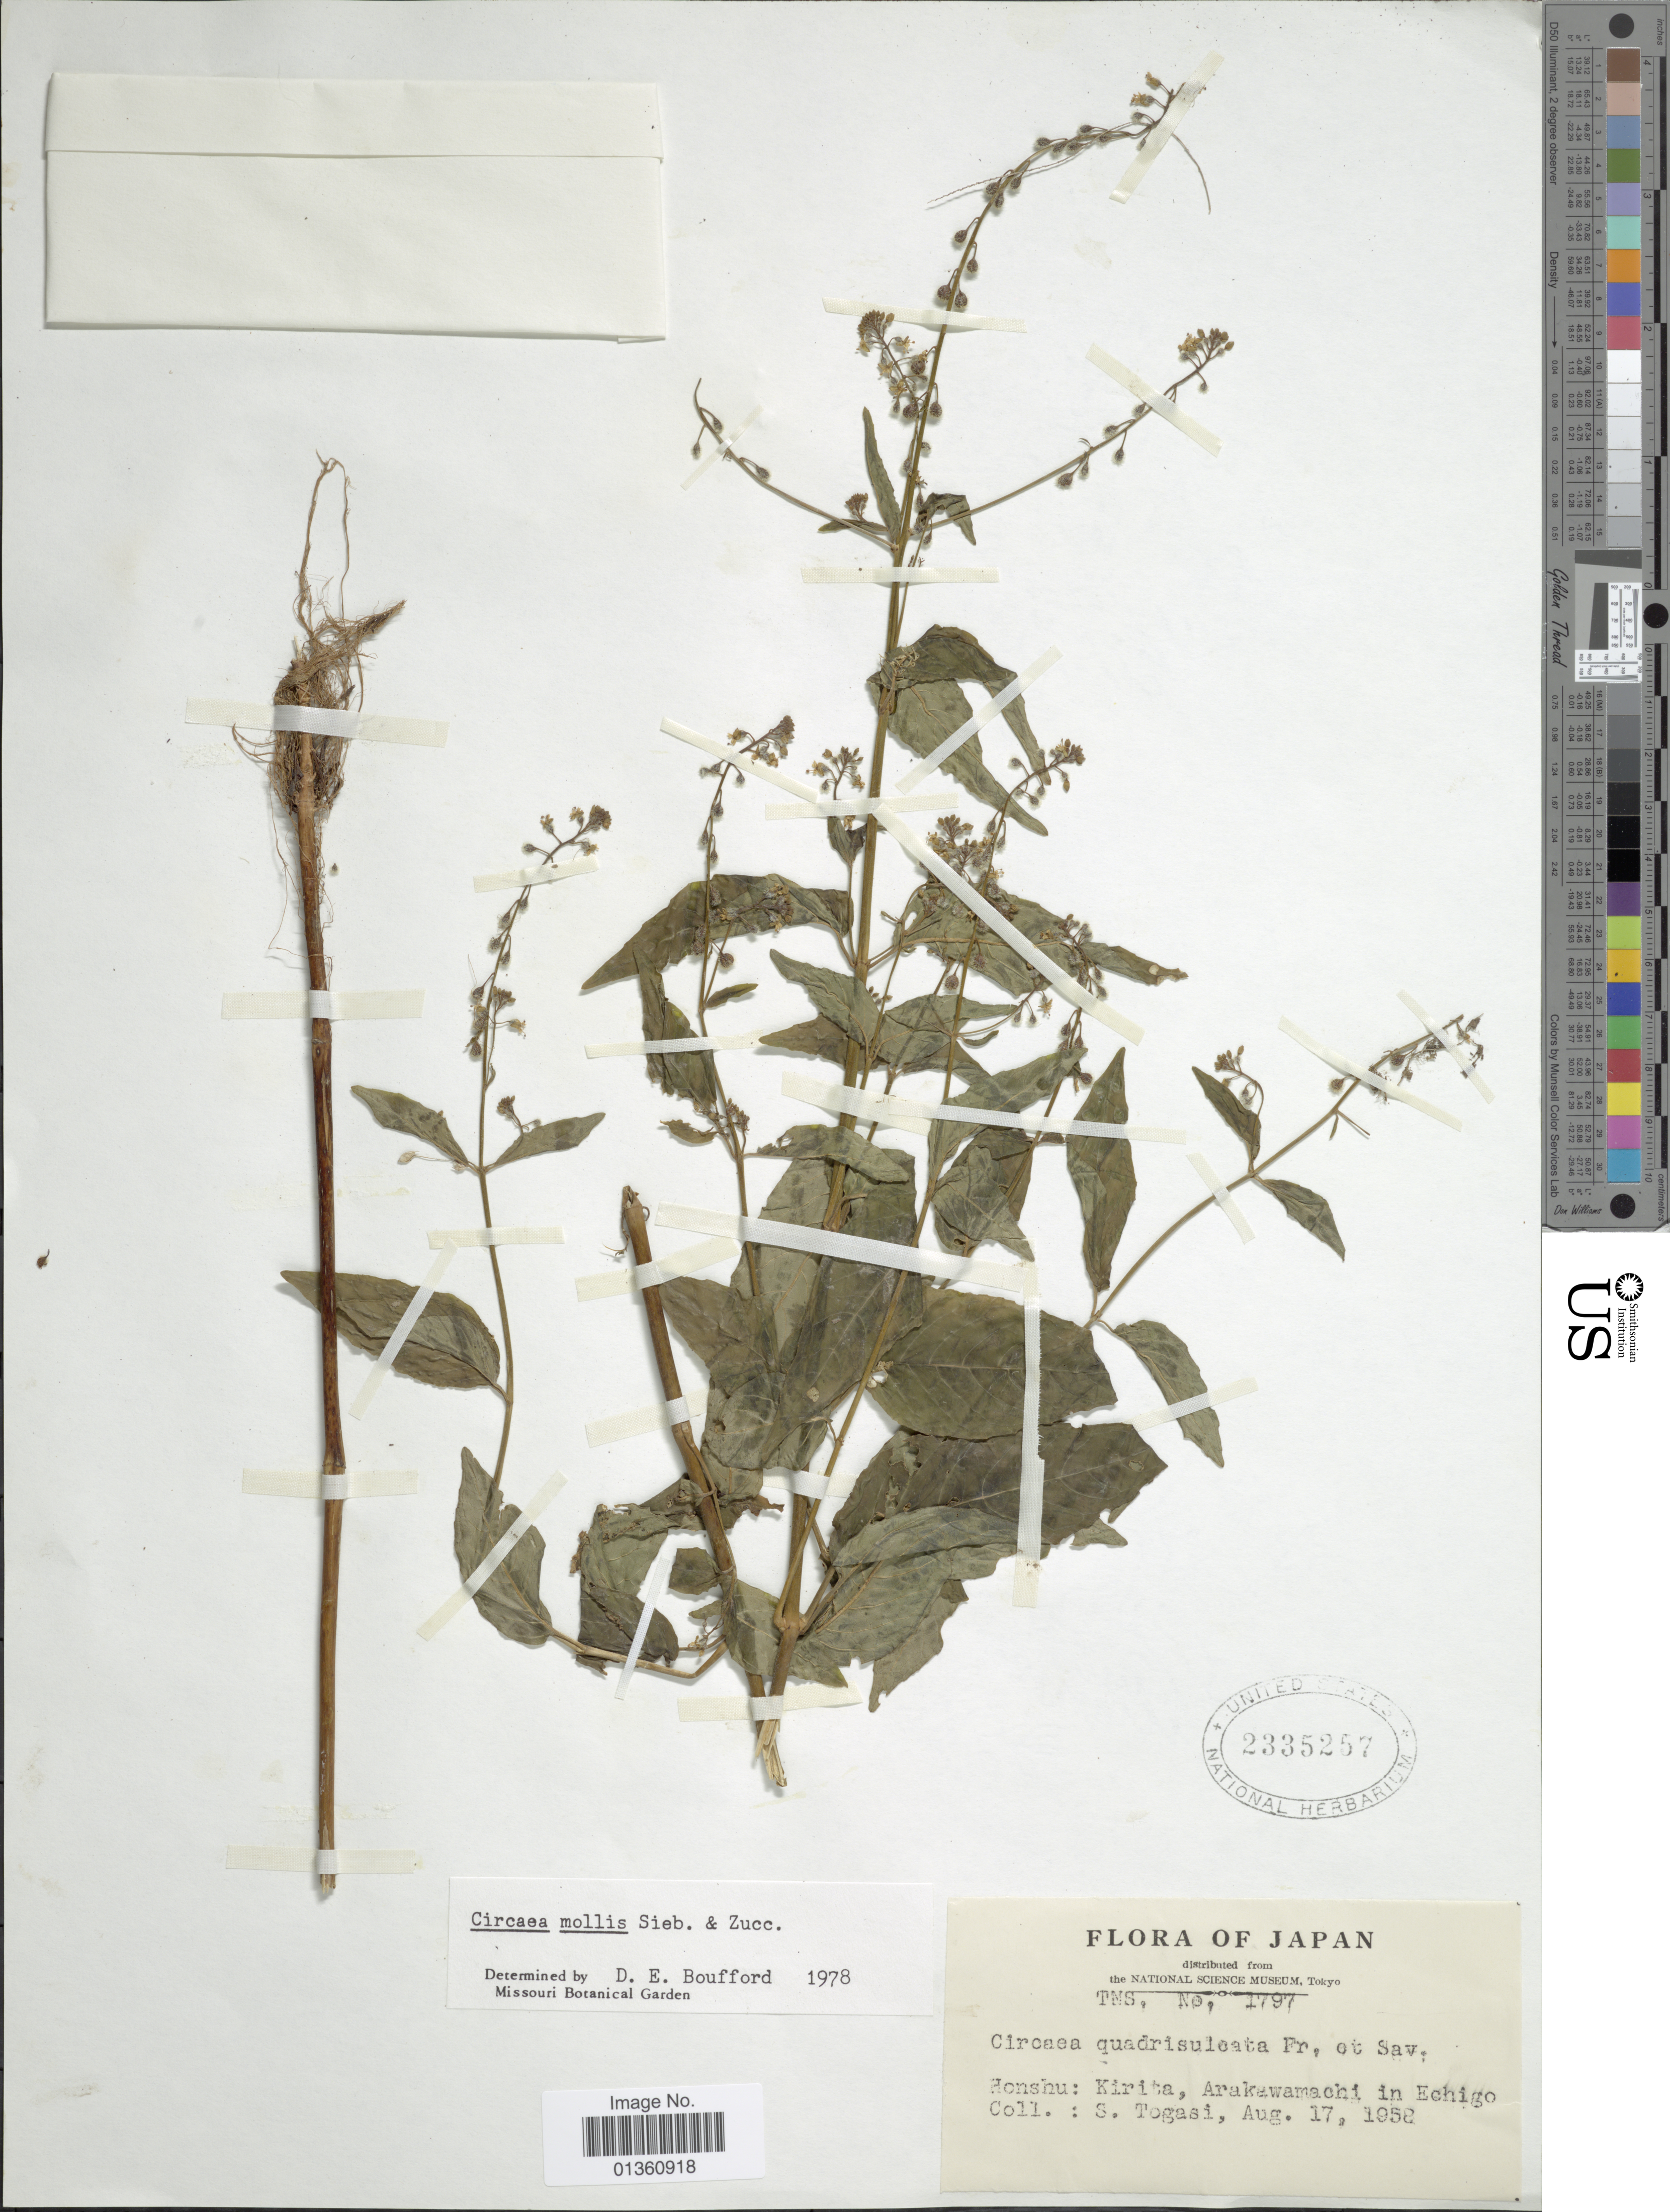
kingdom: Plantae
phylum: Tracheophyta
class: Magnoliopsida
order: Myrtales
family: Onagraceae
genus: Circaea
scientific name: Circaea mollis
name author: Siebold & Zucc.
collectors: S. Togasi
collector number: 1797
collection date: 1958-08-17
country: Japan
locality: Honshu: Kirita, Arakawamachi in Echigo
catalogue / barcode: US 2335257